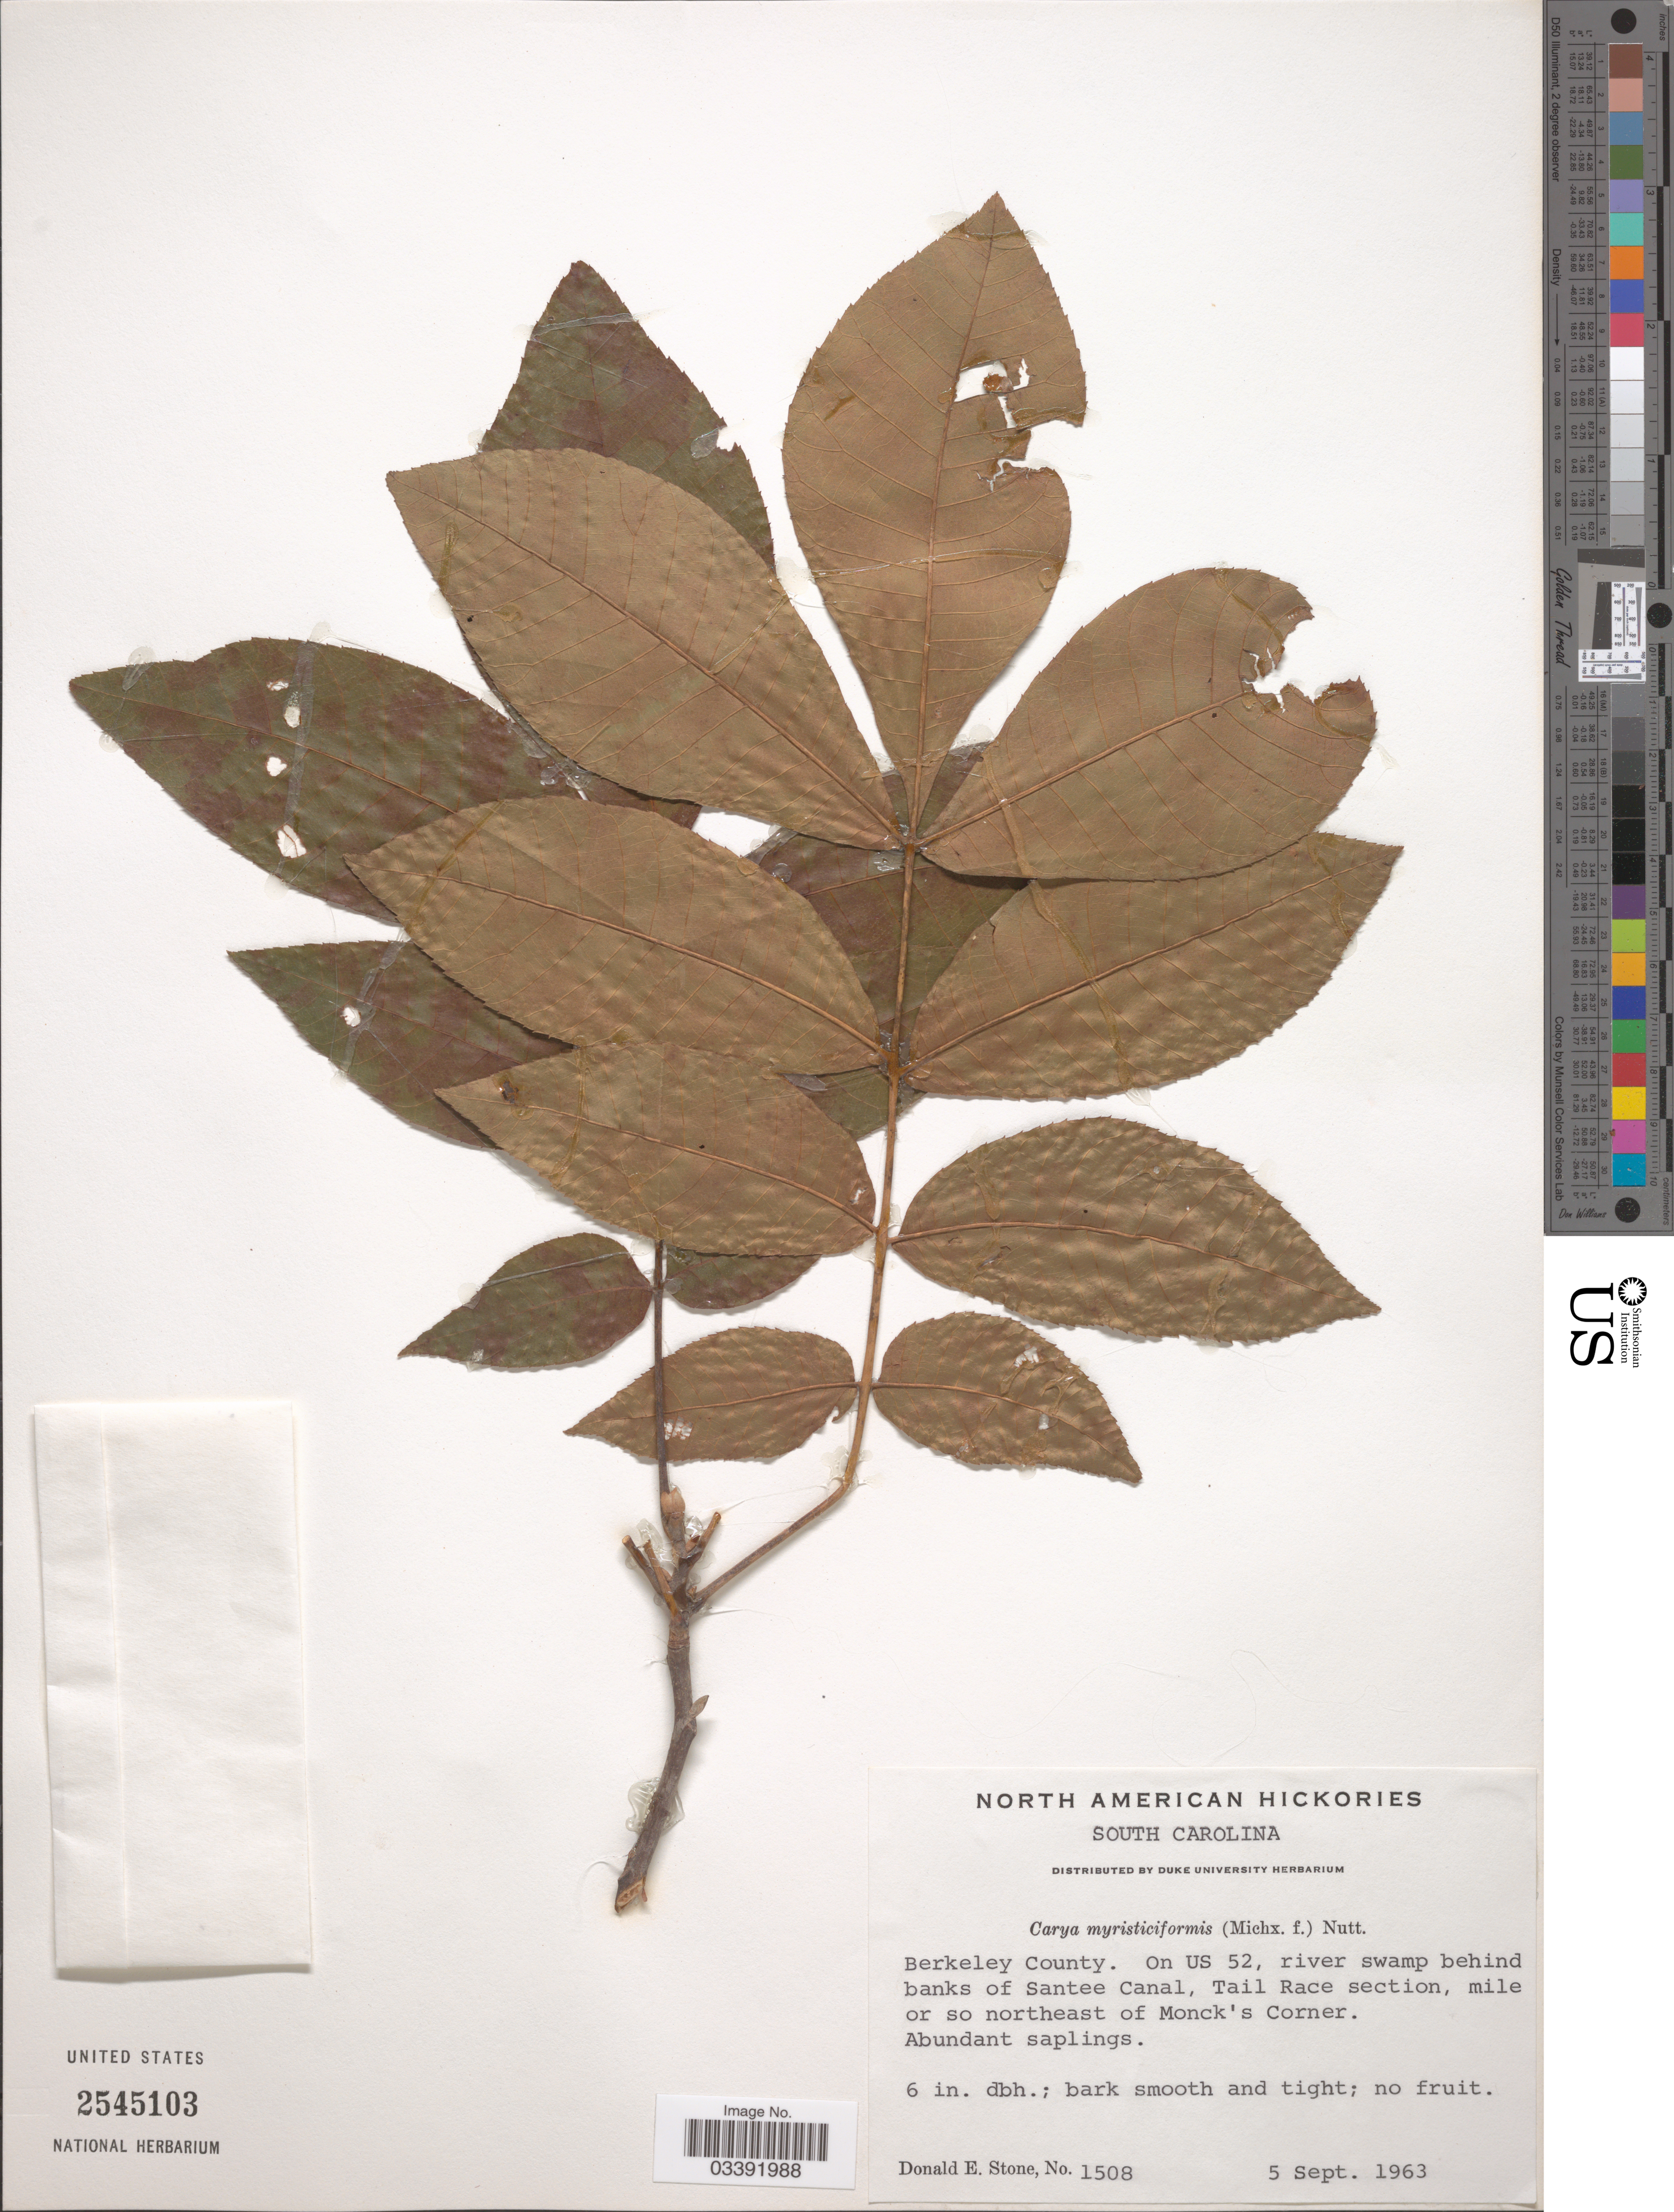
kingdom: Plantae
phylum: Tracheophyta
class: Magnoliopsida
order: Fagales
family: Juglandaceae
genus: Carya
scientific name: Carya myristiciformis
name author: (F. Michx.) Nutt.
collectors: D. Stone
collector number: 1508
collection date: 1963-08-05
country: United States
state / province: South Carolina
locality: Berkeley County. On US 52, river swamp behind banks of Santee Canal, Tail Race section, mile or so northeast of Monck's Corner.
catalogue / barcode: US 2545103